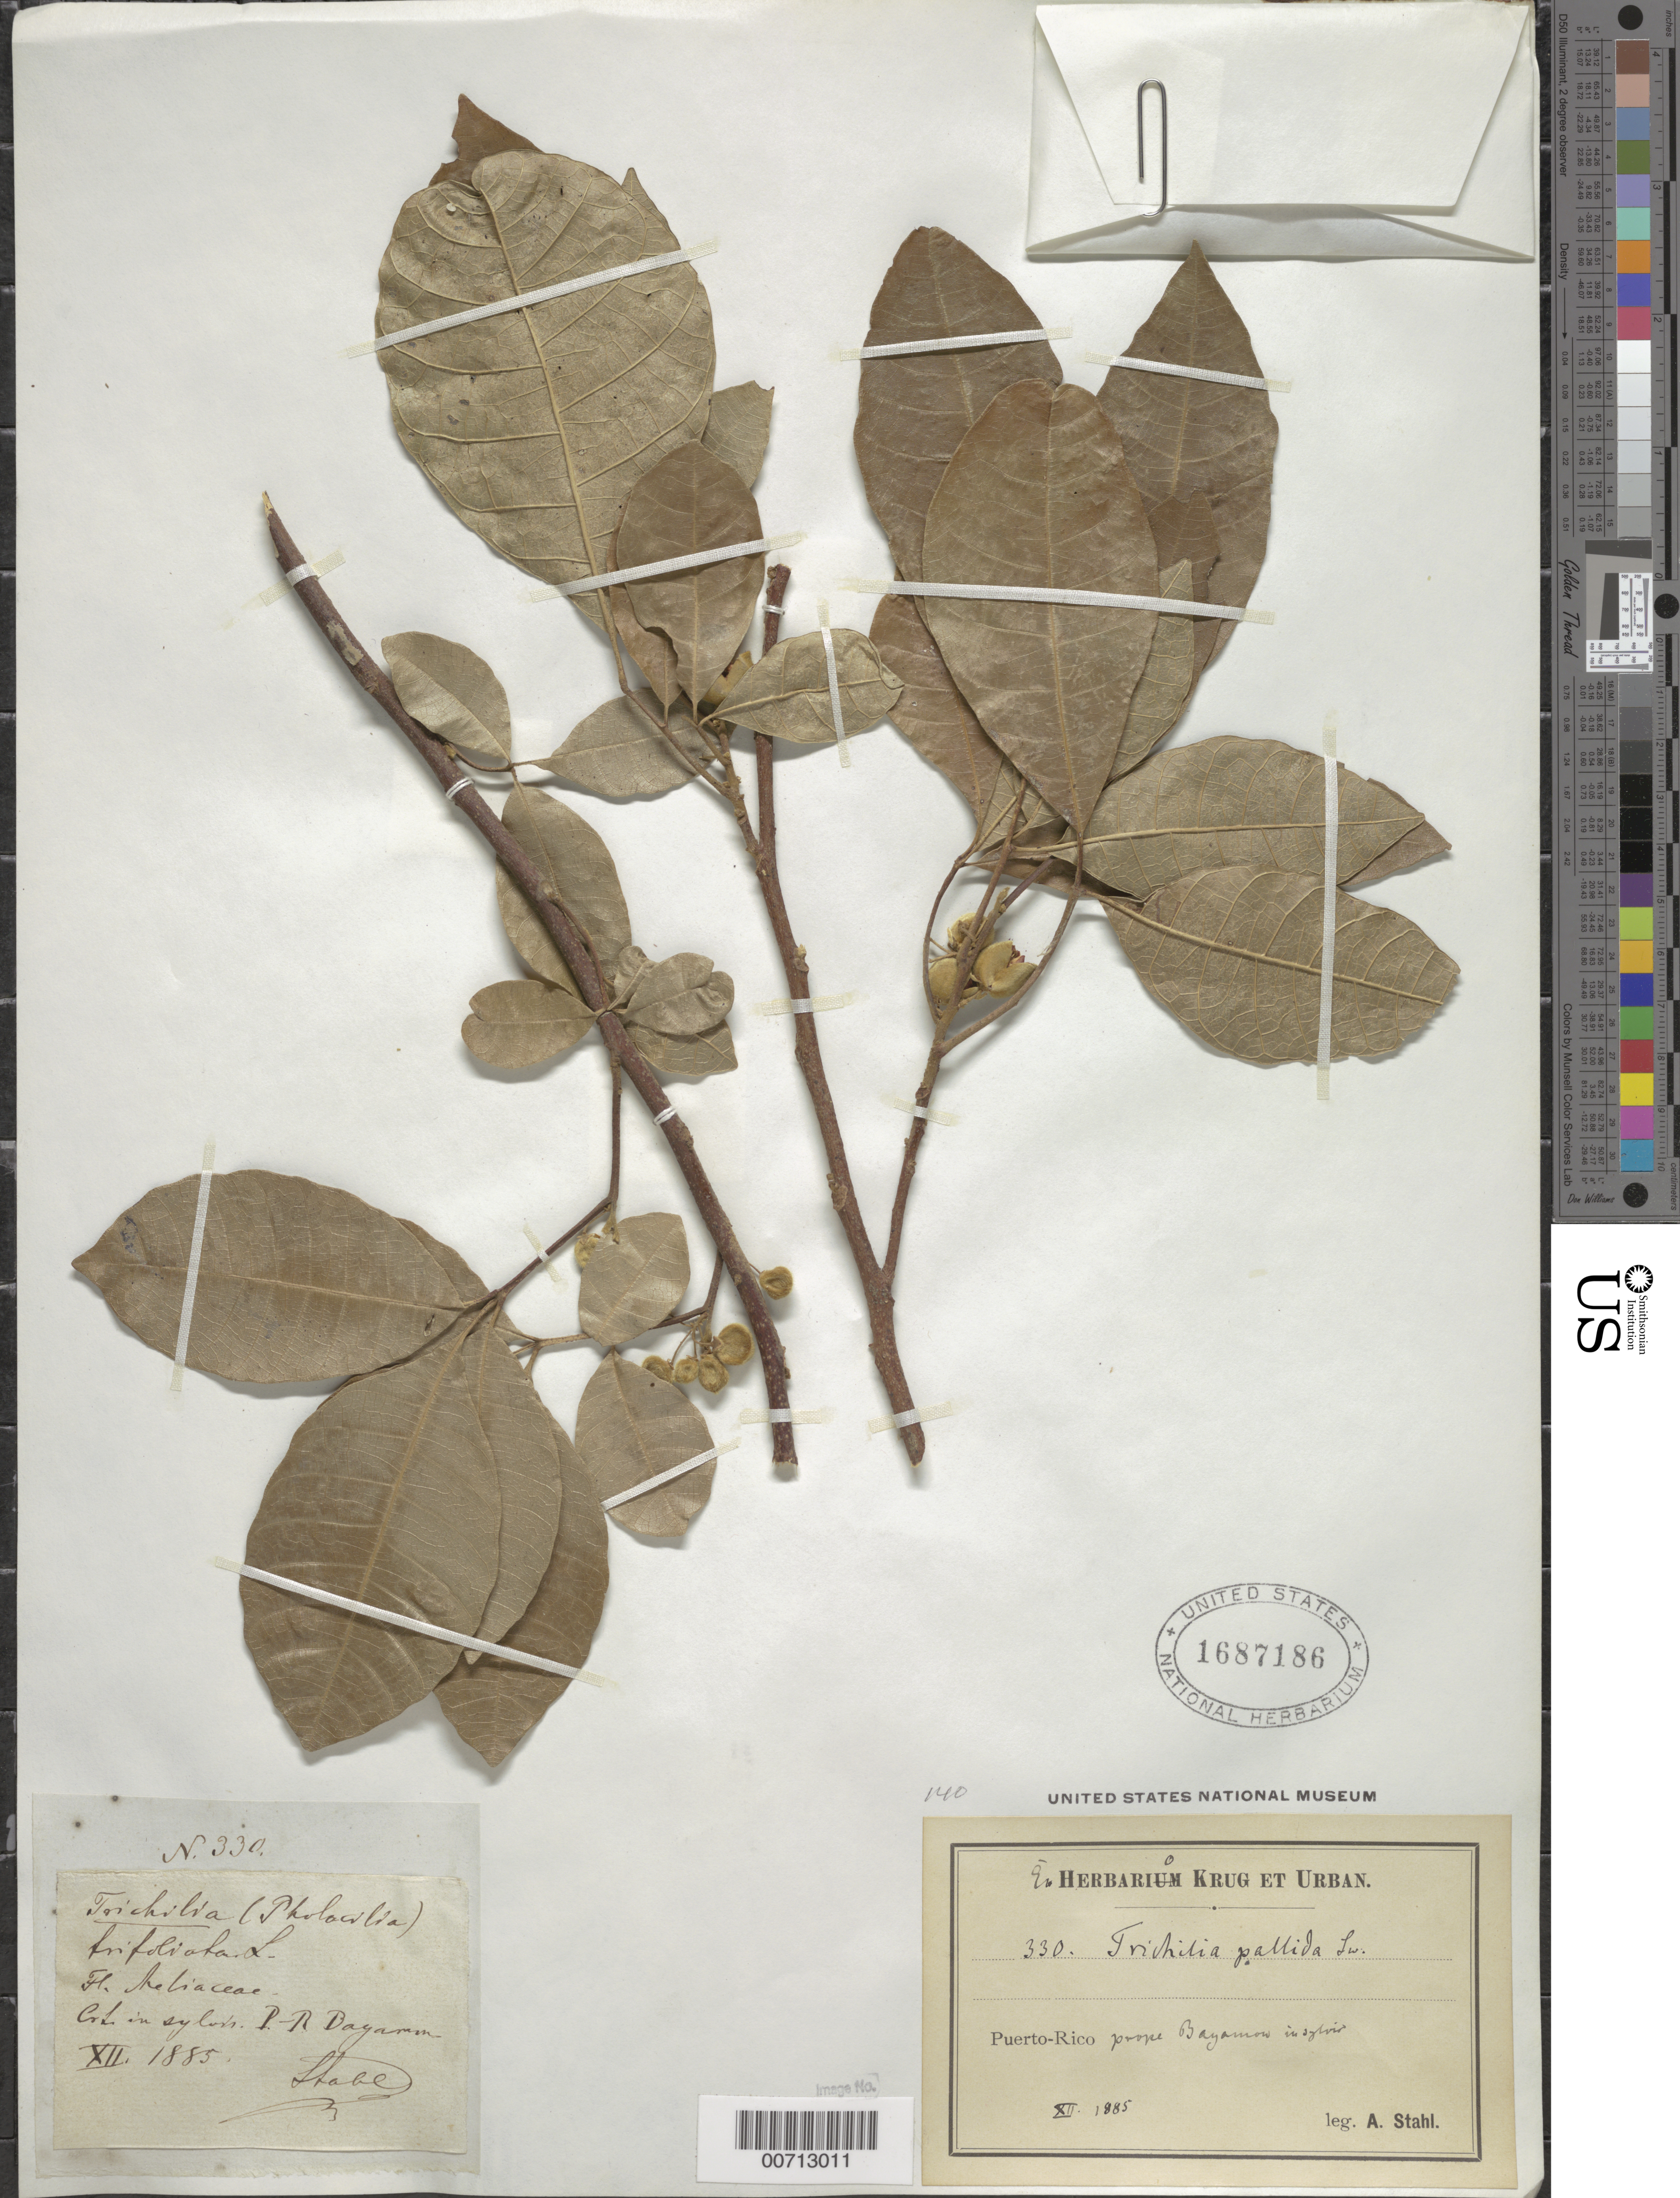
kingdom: Plantae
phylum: Tracheophyta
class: Magnoliopsida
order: Sapindales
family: Meliaceae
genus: Trichilia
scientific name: Trichilia pallida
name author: Sw.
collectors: A. Stahl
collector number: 330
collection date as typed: Dec 1885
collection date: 1885-12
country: Puerto Rico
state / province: Bayamon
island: Greater Antilles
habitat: In sylvis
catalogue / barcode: US 1687186